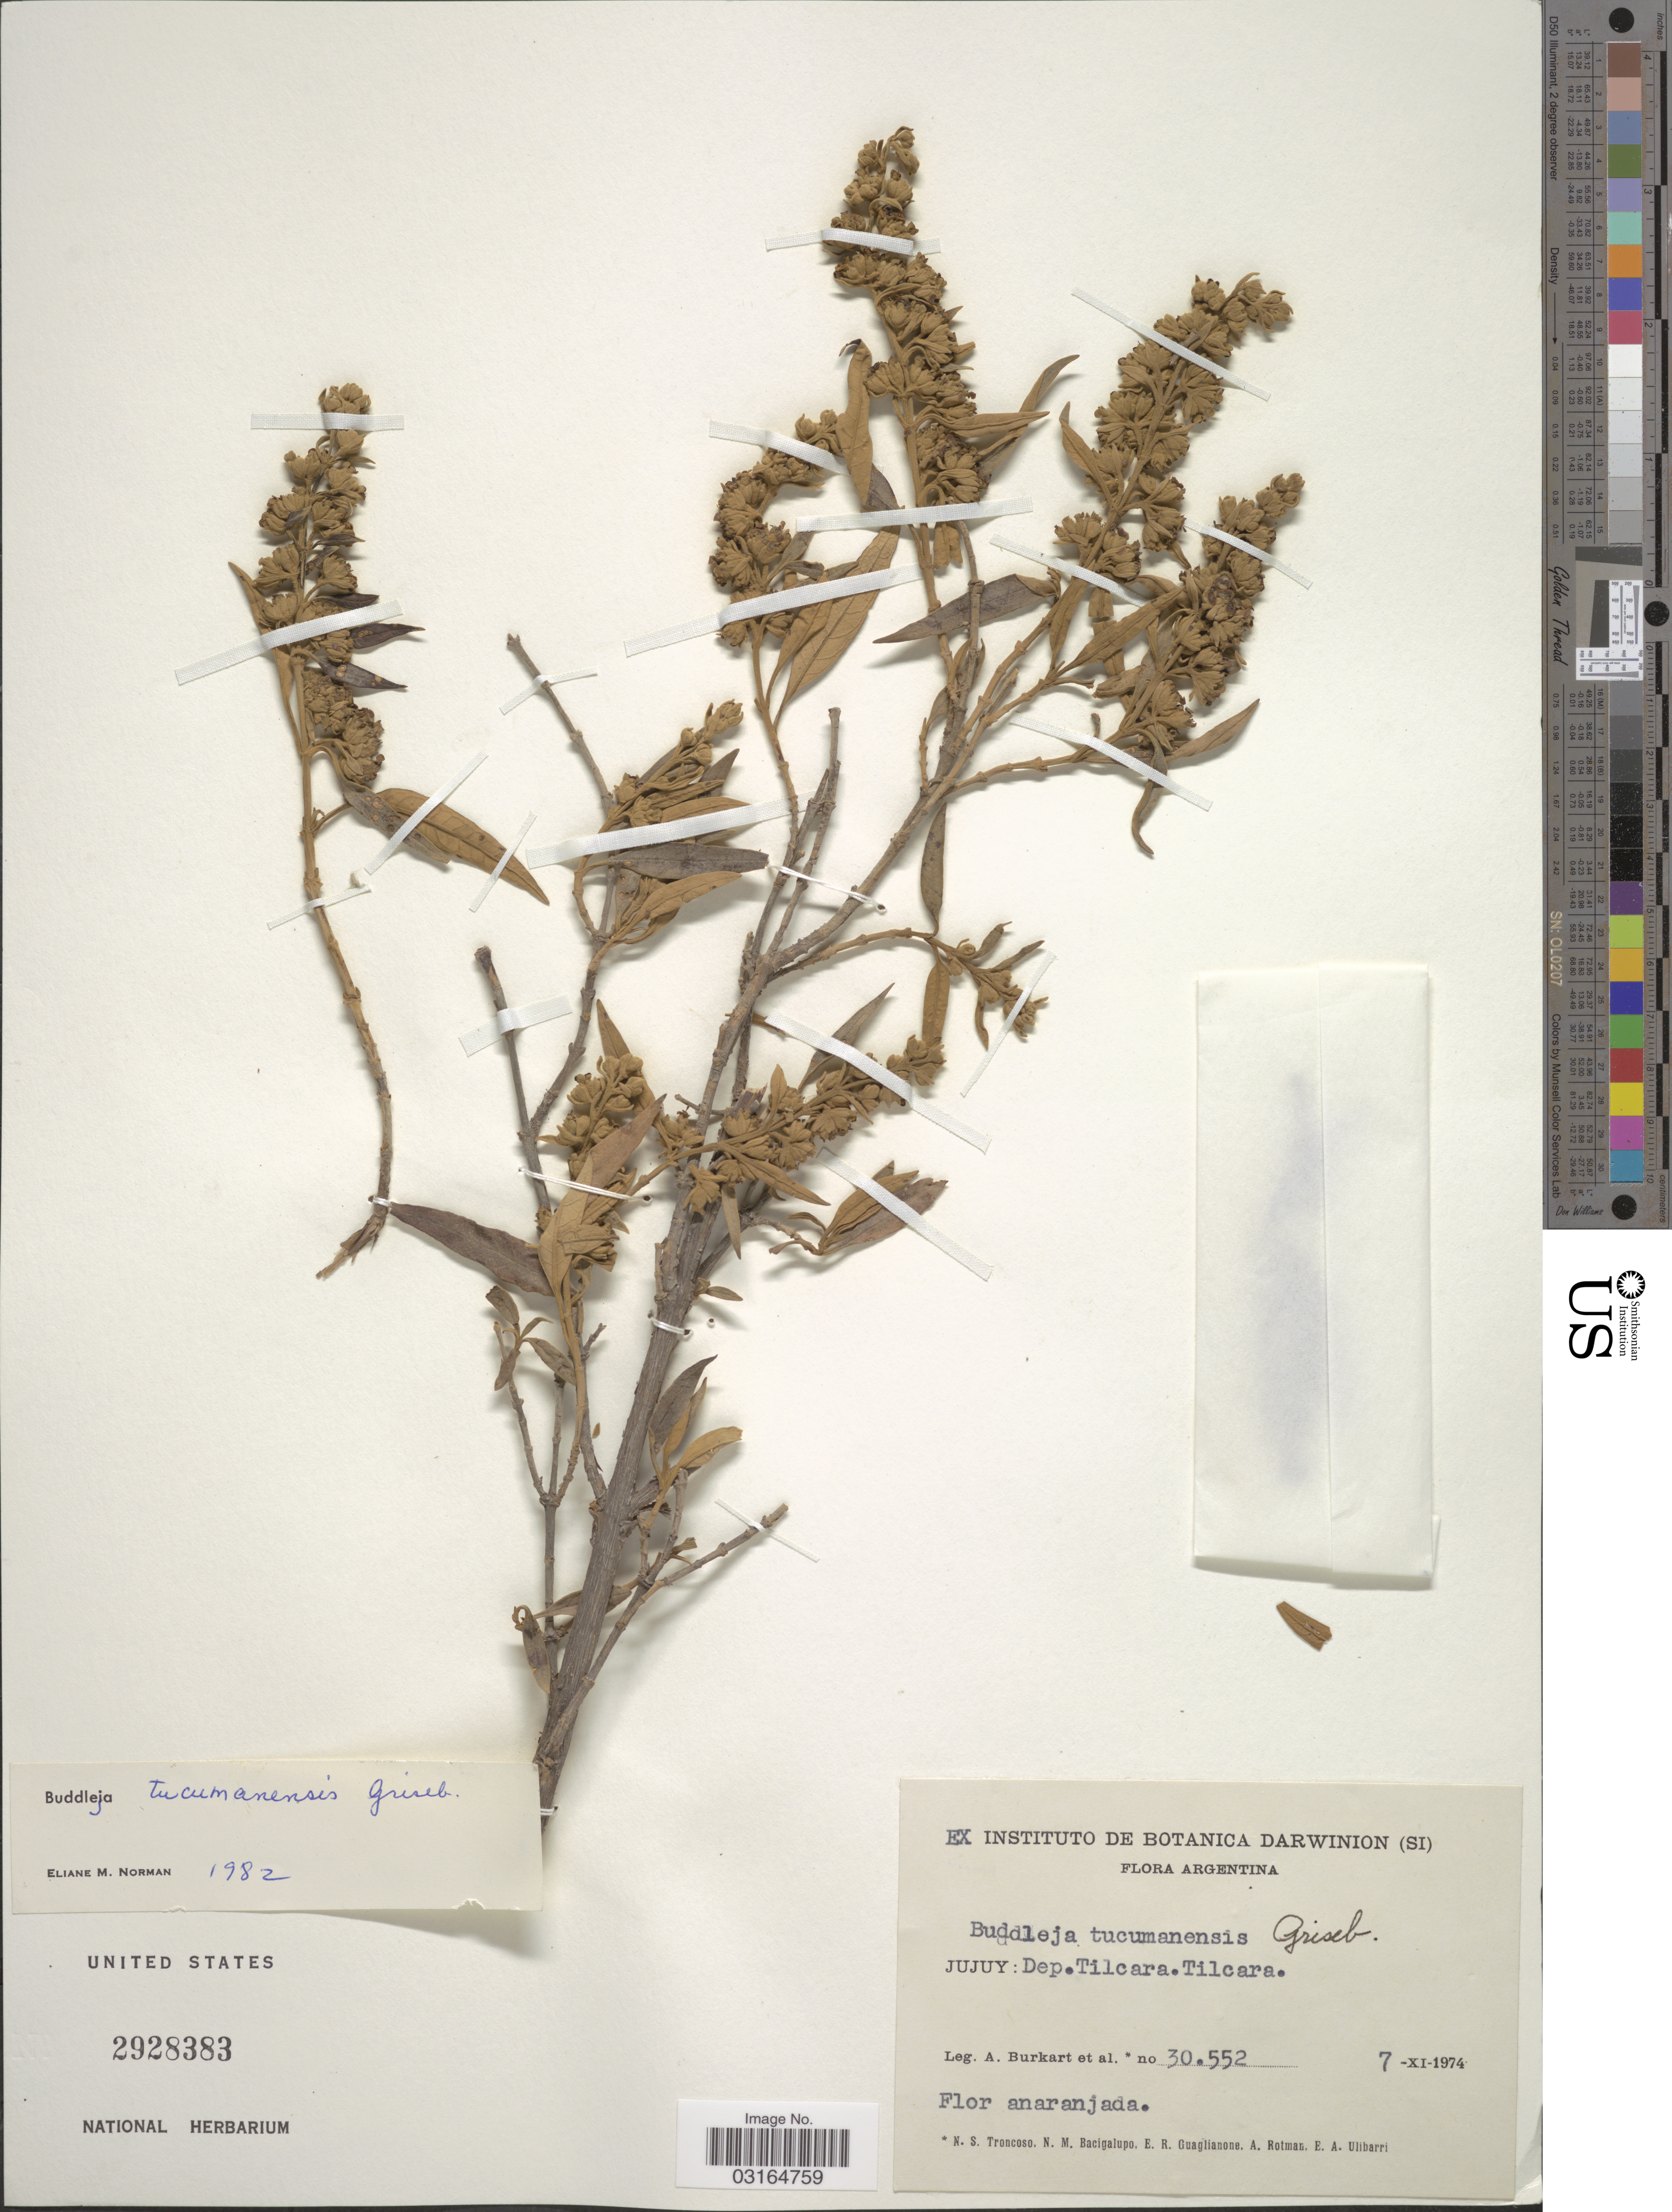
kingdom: Plantae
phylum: Tracheophyta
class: Magnoliopsida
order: Lamiales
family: Scrophulariaceae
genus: Buddleja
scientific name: Buddleja tucumanensis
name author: Griseb.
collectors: A. E. Burkart, N. Troncoso, N. M. Bacigalupo, E. R. Guaglianone & et al.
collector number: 30552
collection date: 1974-11-07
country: Argentina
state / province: Jujuy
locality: Dep. Tilcara. Tilcara.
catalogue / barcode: US 2928383